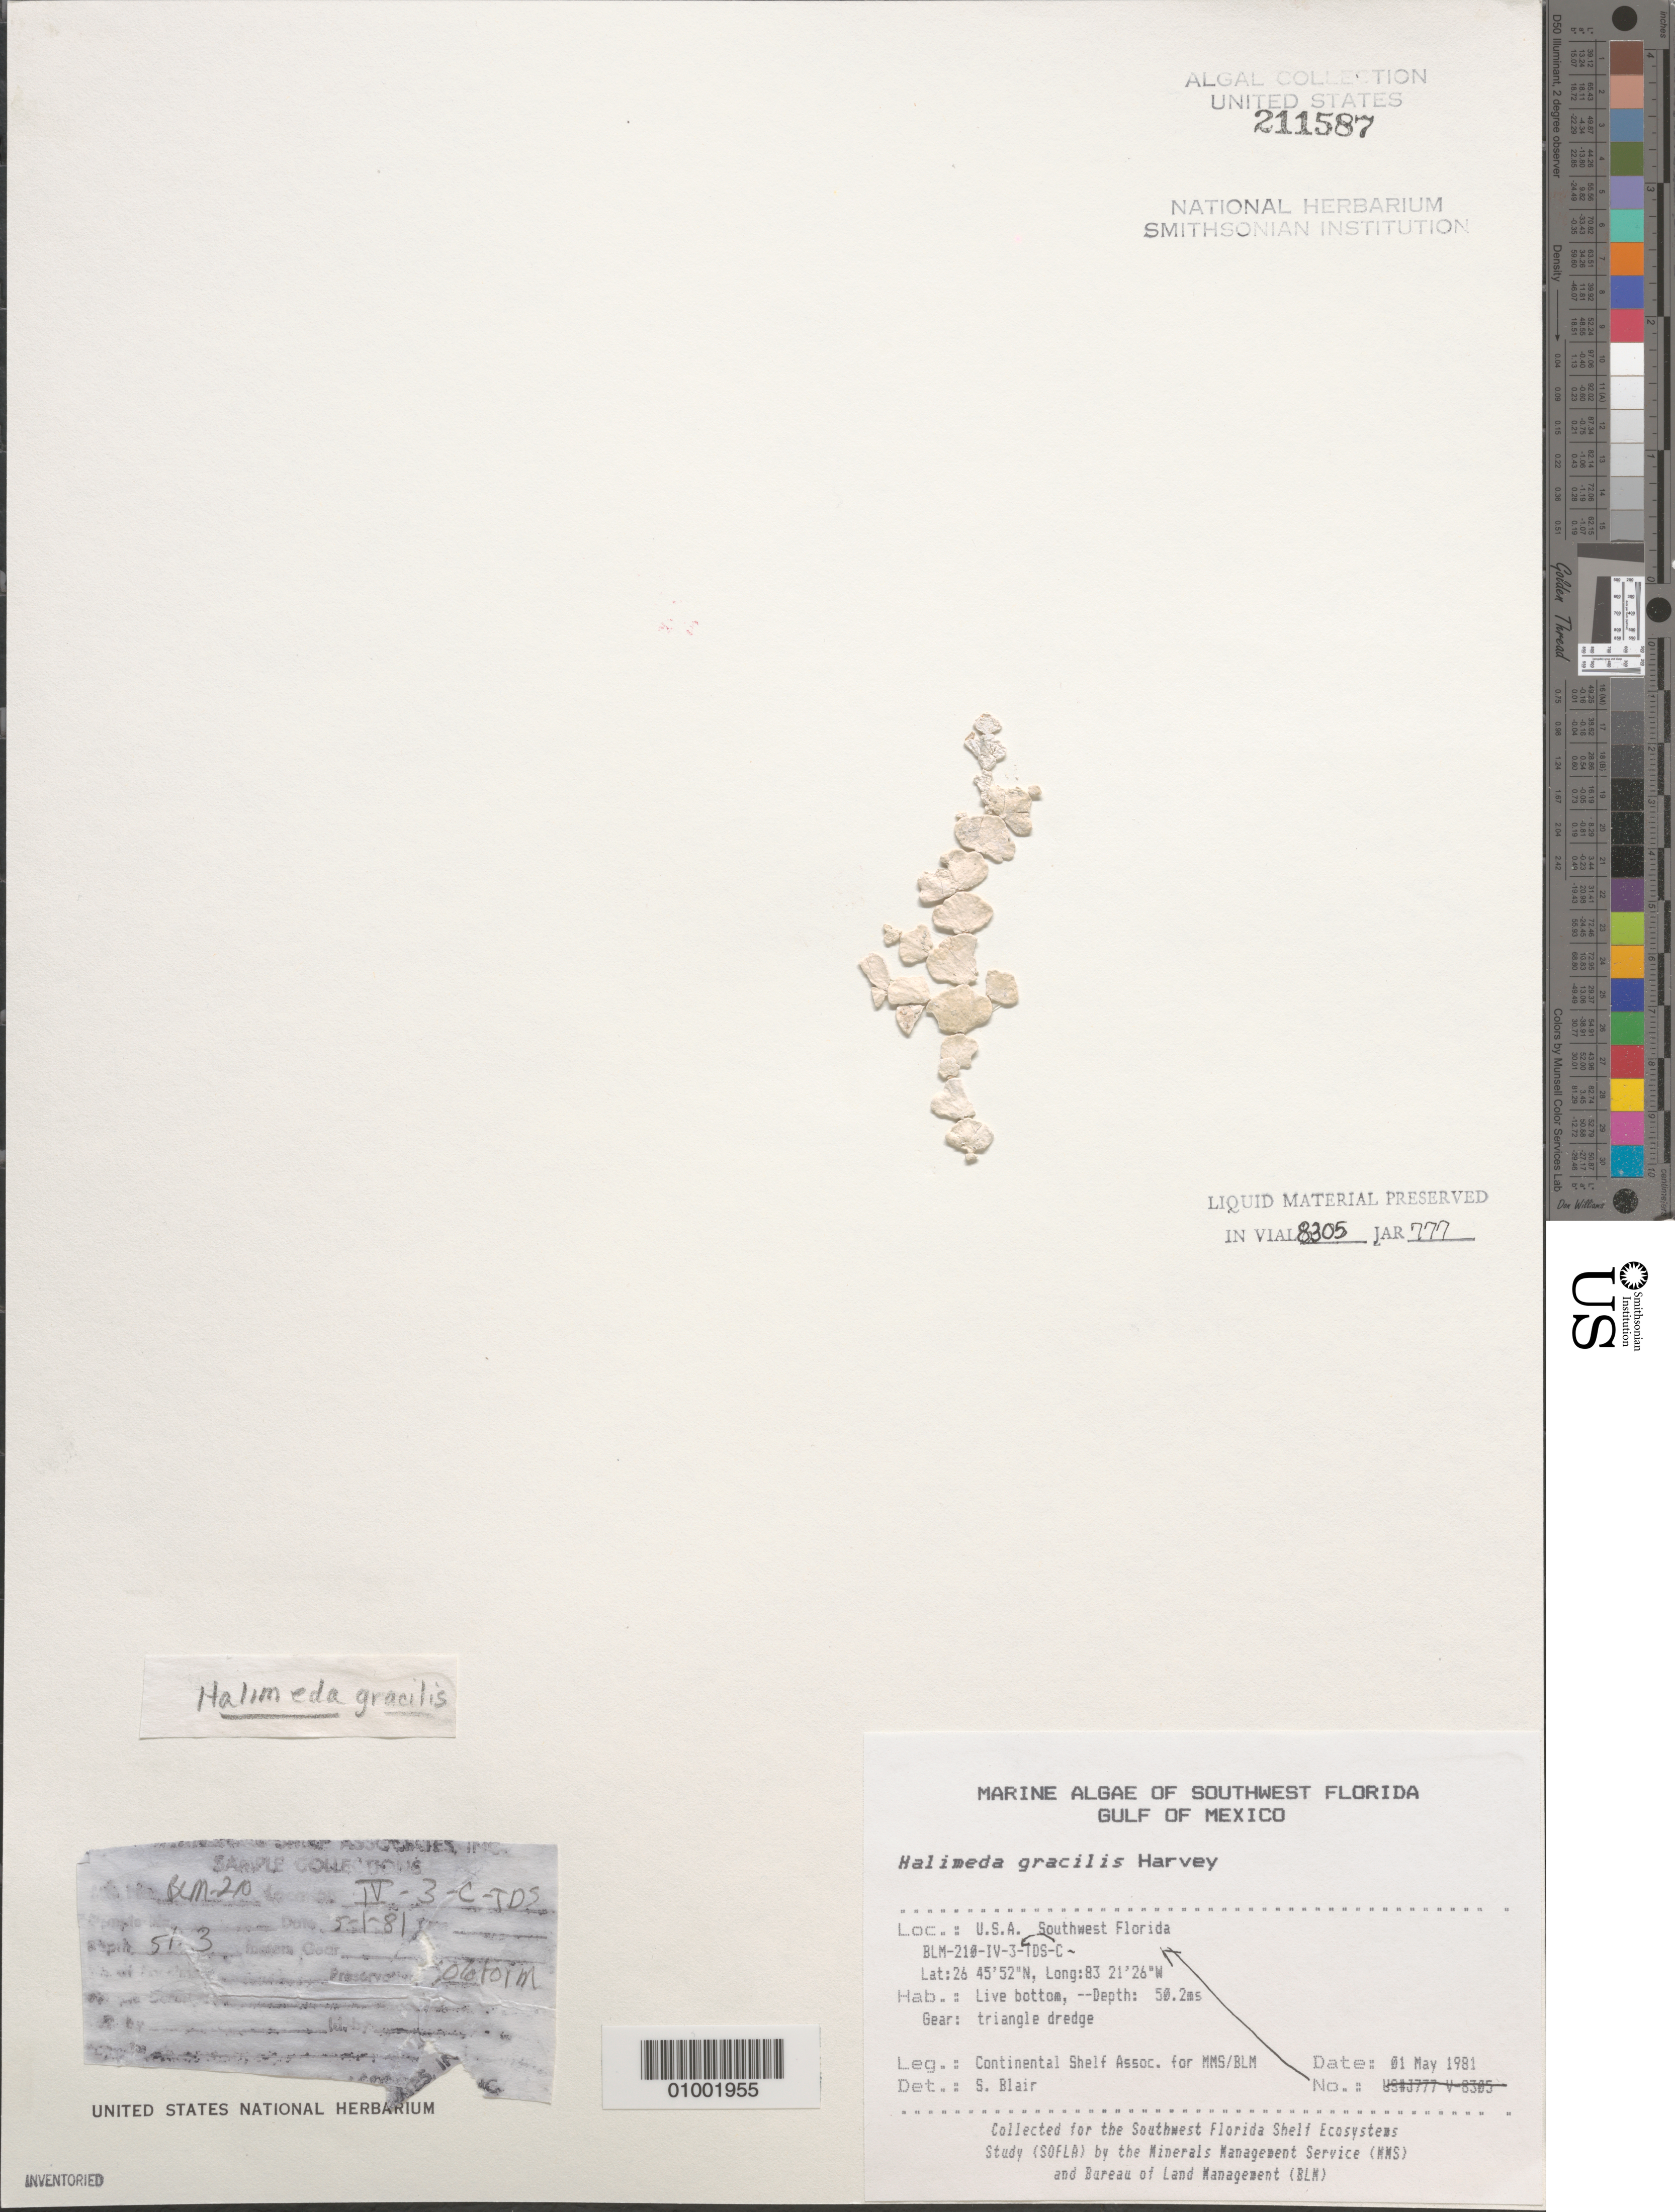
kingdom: Plantae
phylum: Chlorophyta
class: Ulvophyceae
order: Bryopsidales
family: Halimedaceae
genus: Halimeda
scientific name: Halimeda gracilis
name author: Harv. ex J. Agardh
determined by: Blair, S. M.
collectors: Continental Shelf Associates for the MMS/BLM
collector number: BLM-210-IV-3-C-TDS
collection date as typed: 01 May 1981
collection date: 1981-05-01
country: United States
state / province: Florida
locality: Gulf of Mexico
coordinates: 26 45'52"N, 83 21'26"W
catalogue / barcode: US 211587